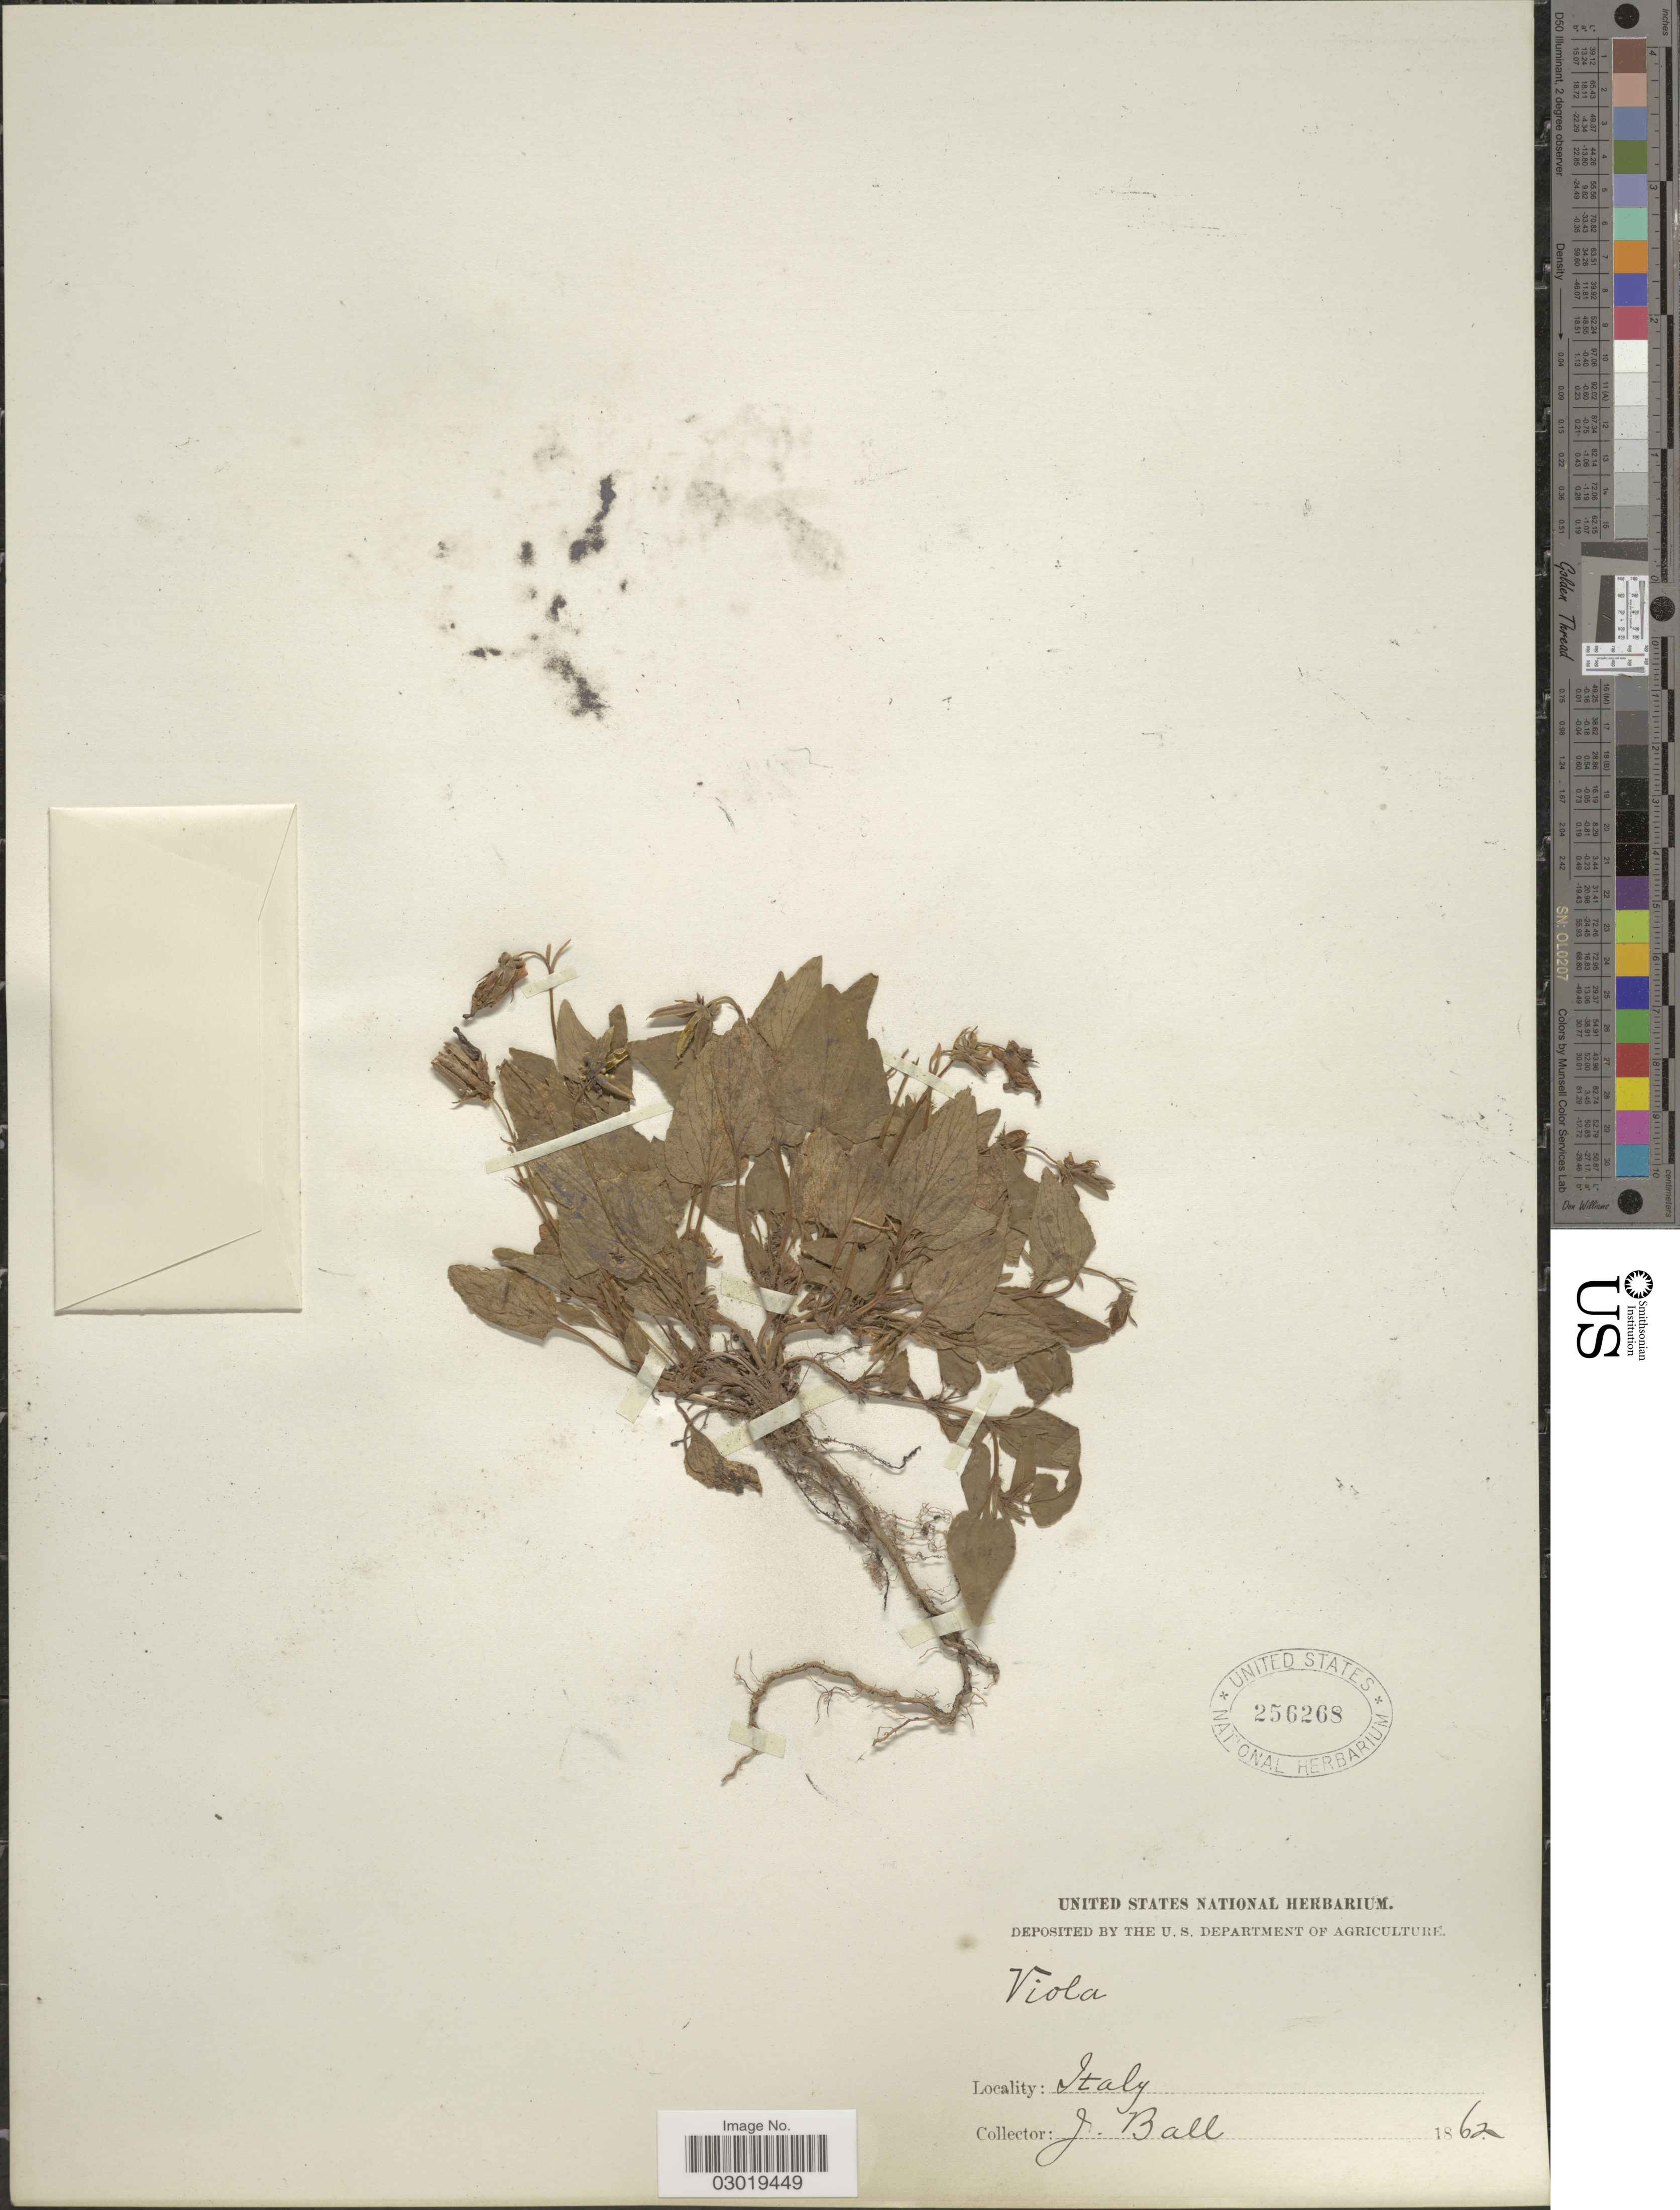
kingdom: Plantae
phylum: Tracheophyta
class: Magnoliopsida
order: Malpighiales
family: Violaceae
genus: Viola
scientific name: Viola sp.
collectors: J. Ball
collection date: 1862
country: Italy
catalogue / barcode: US 256268